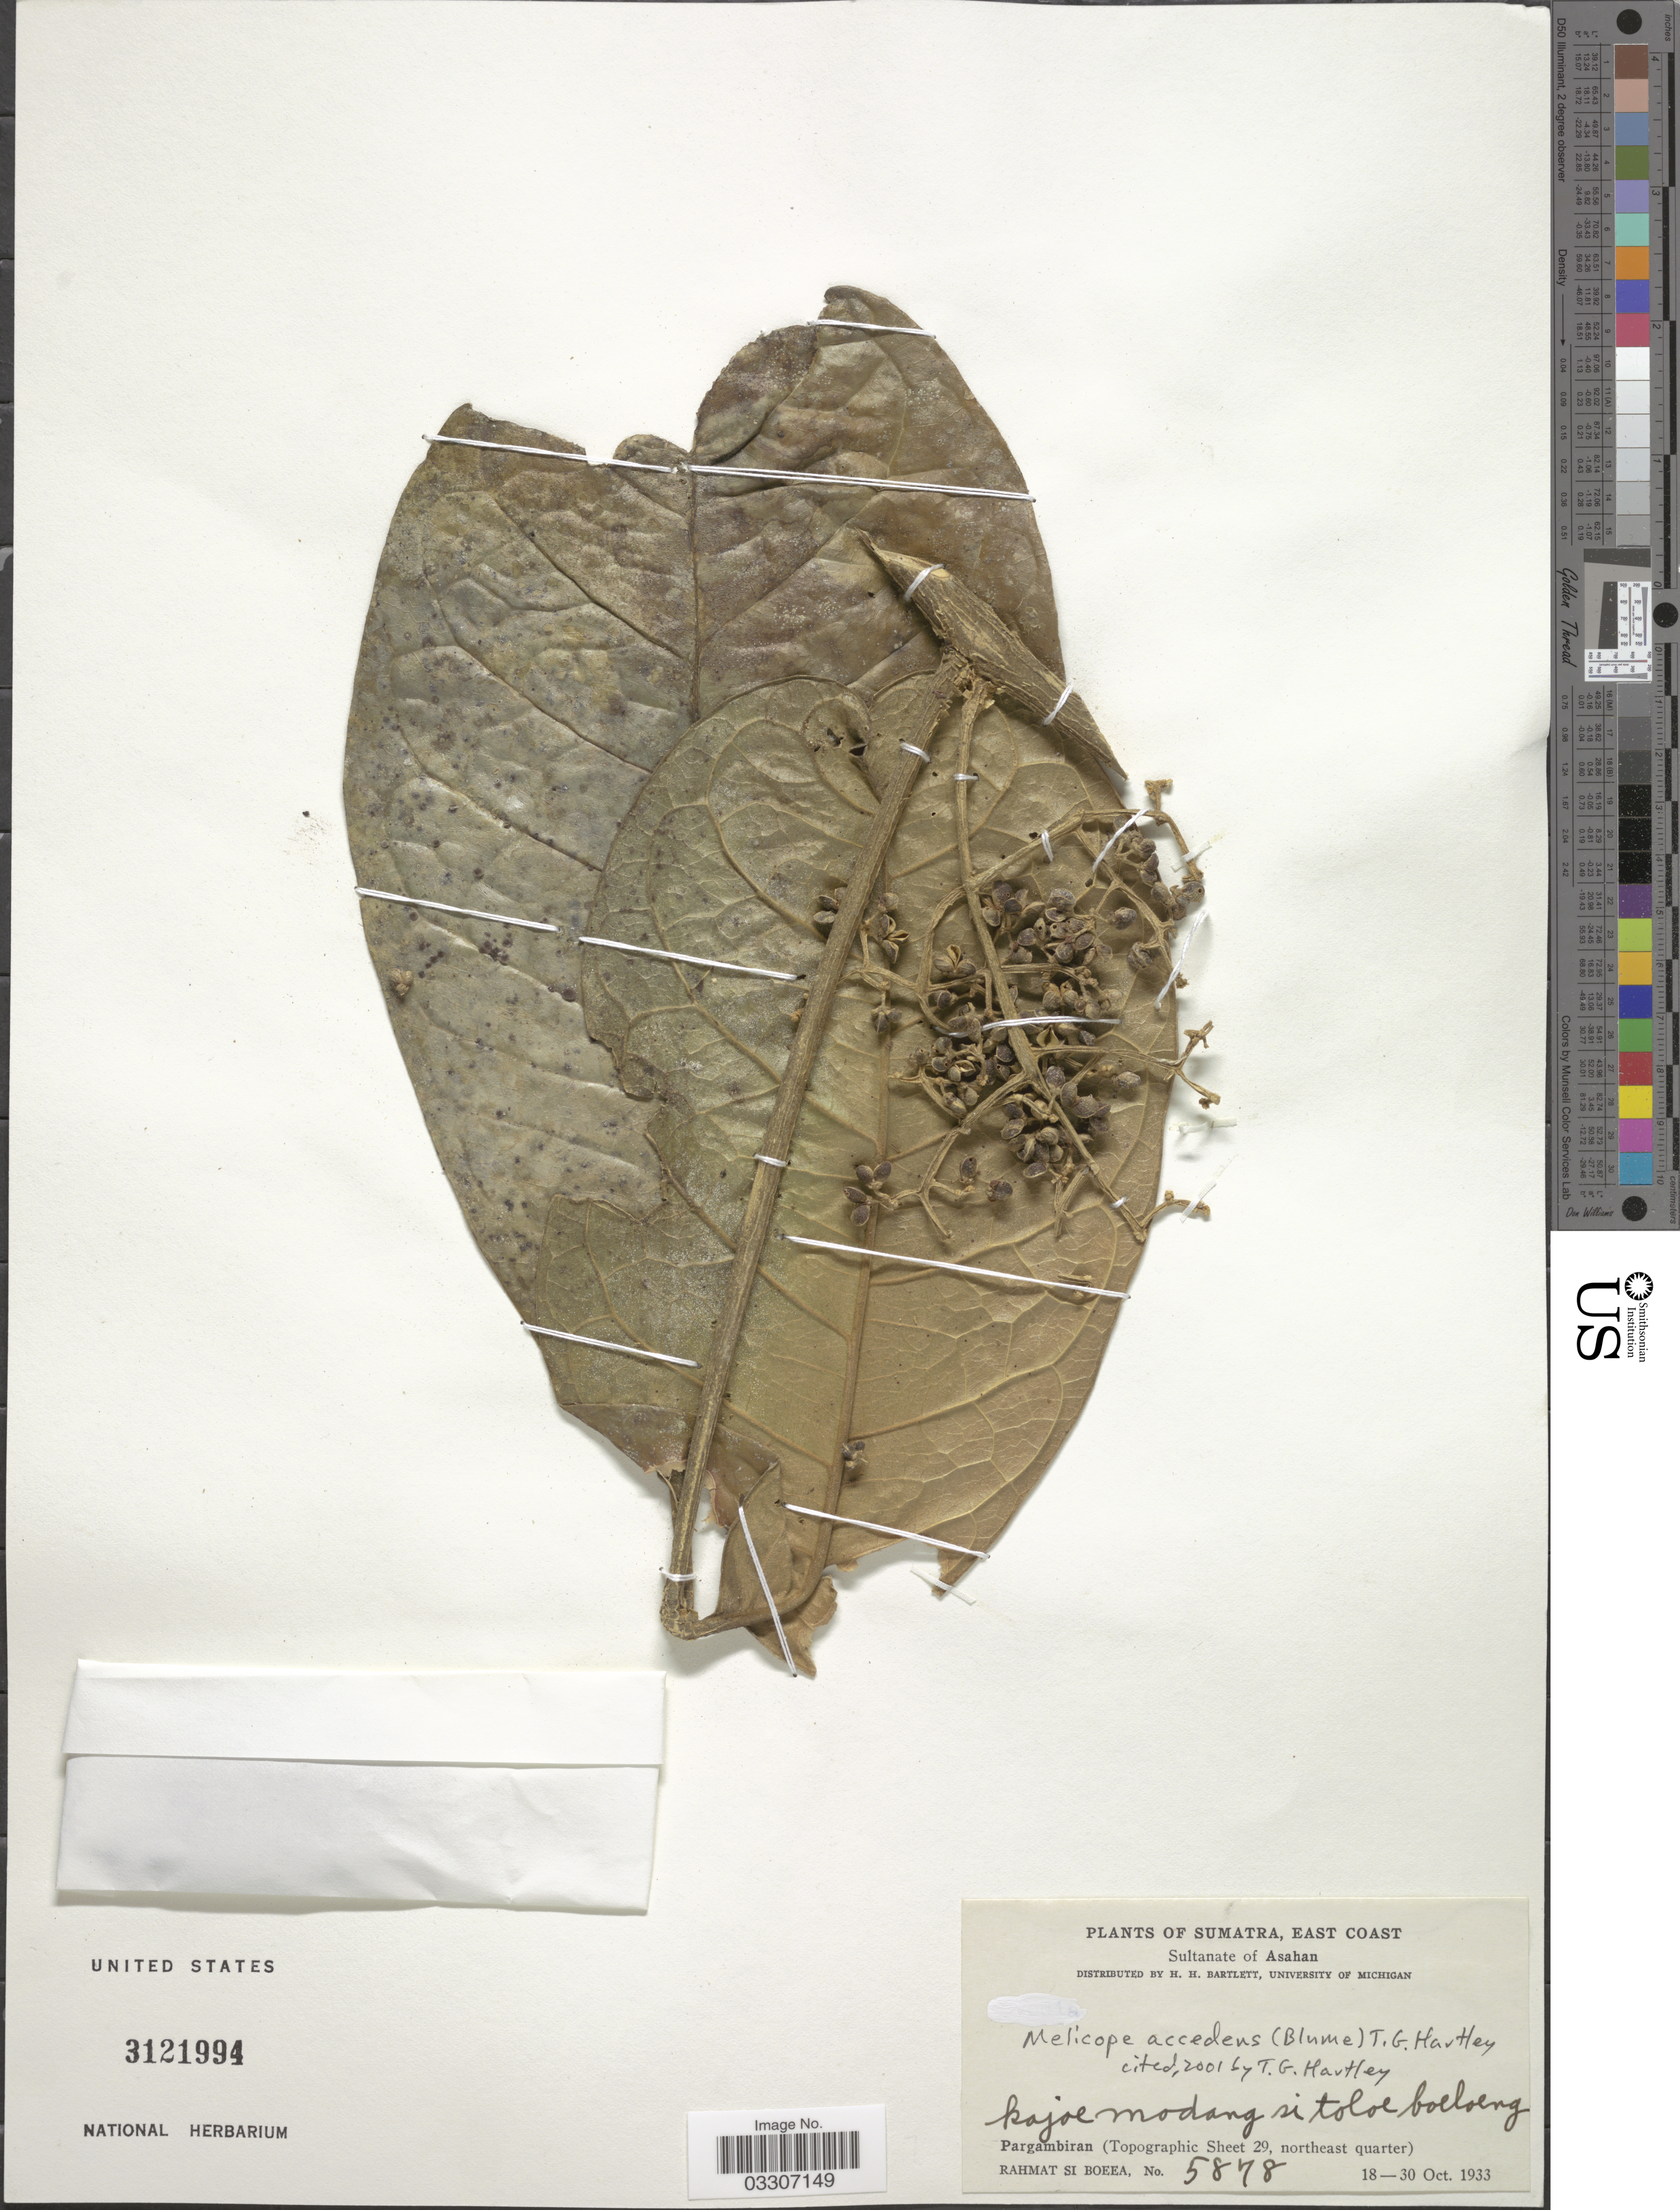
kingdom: Plantae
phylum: Tracheophyta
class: Magnoliopsida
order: Sapindales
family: Rutaceae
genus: Melicope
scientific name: Melicope accedens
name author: (Blume) T.G. Hartley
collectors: Rahmat Si Boeea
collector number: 5878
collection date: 1933-10-18/1933-10-30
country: Indonesia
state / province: Sumatra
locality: East Coast. Sultanate of Asahan. Pargambiran (Topographic Sheet 29, northeast quarter).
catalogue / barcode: US 3121994